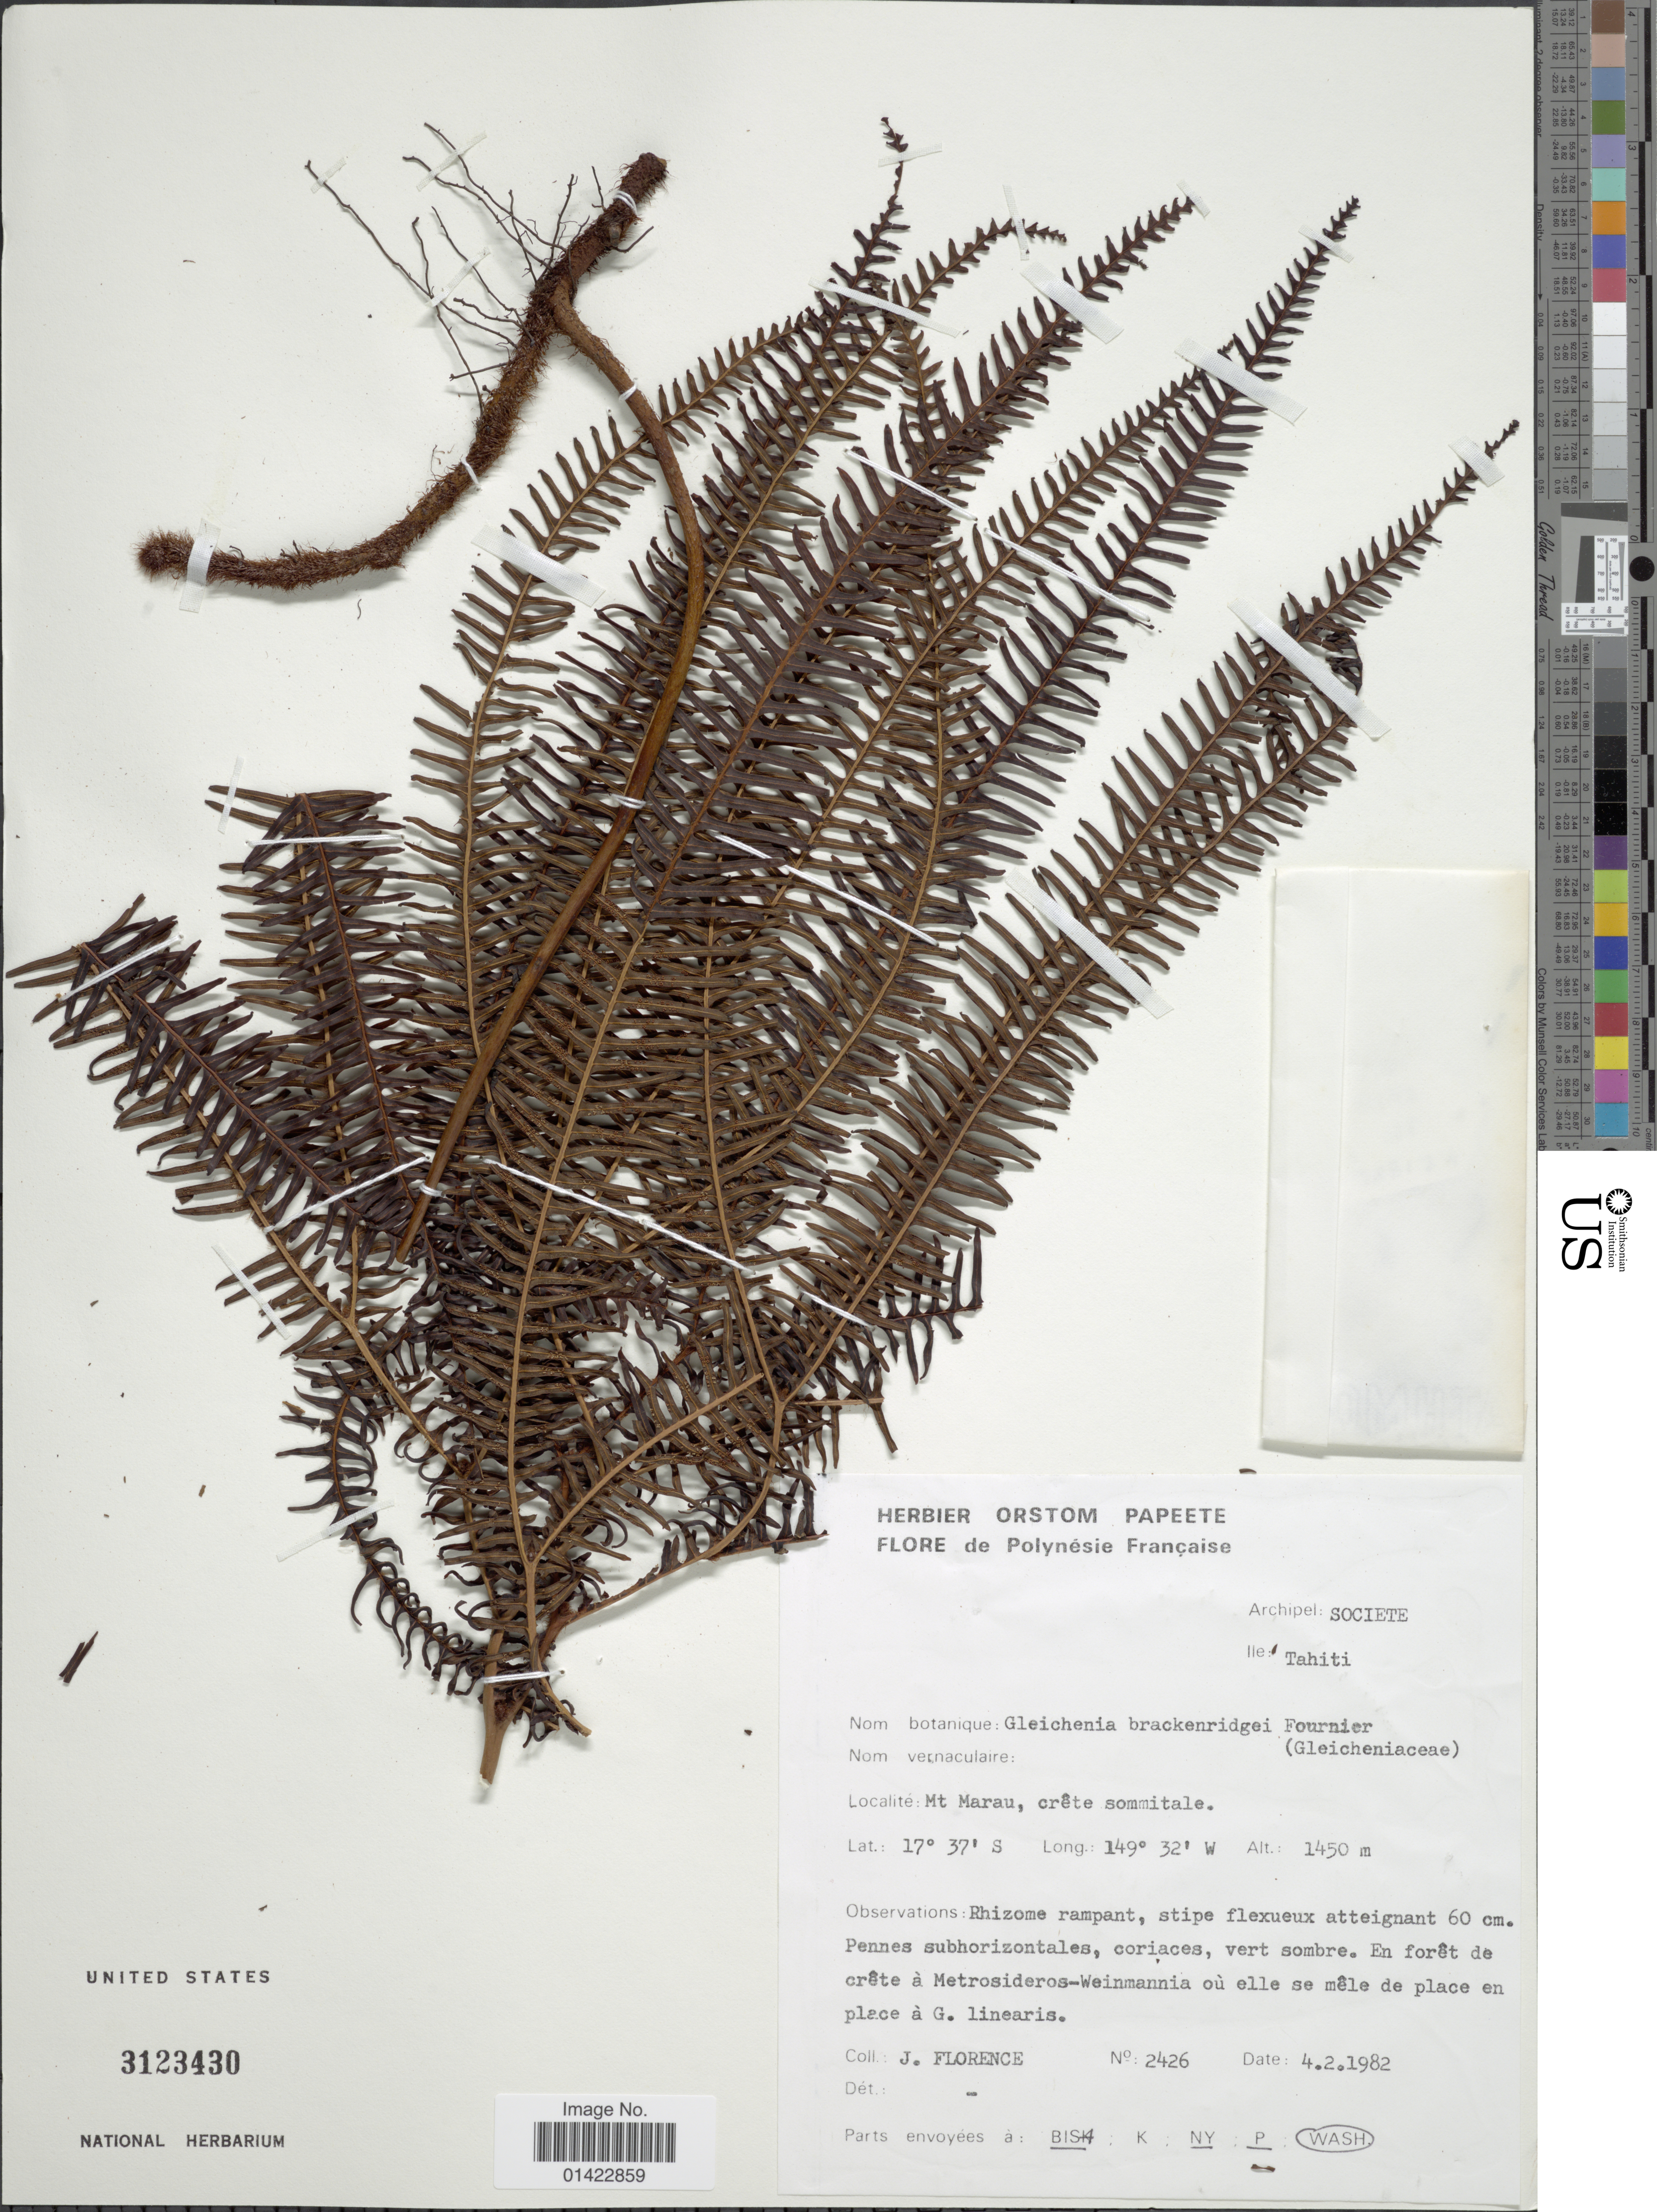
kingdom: Plantae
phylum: Tracheophyta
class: Polypodiopsida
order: Gleicheniales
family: Gleicheniaceae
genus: Sticherus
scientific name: Sticherus brackenridgei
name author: (E. Fourn.) H. St. John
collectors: J. Florence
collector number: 2426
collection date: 1982-02-04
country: French Polynesia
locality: Archipel: SOCIETE. Ile: Tahiti. Mt. Marau, crête sommitale.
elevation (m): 1450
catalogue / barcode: US 3123430